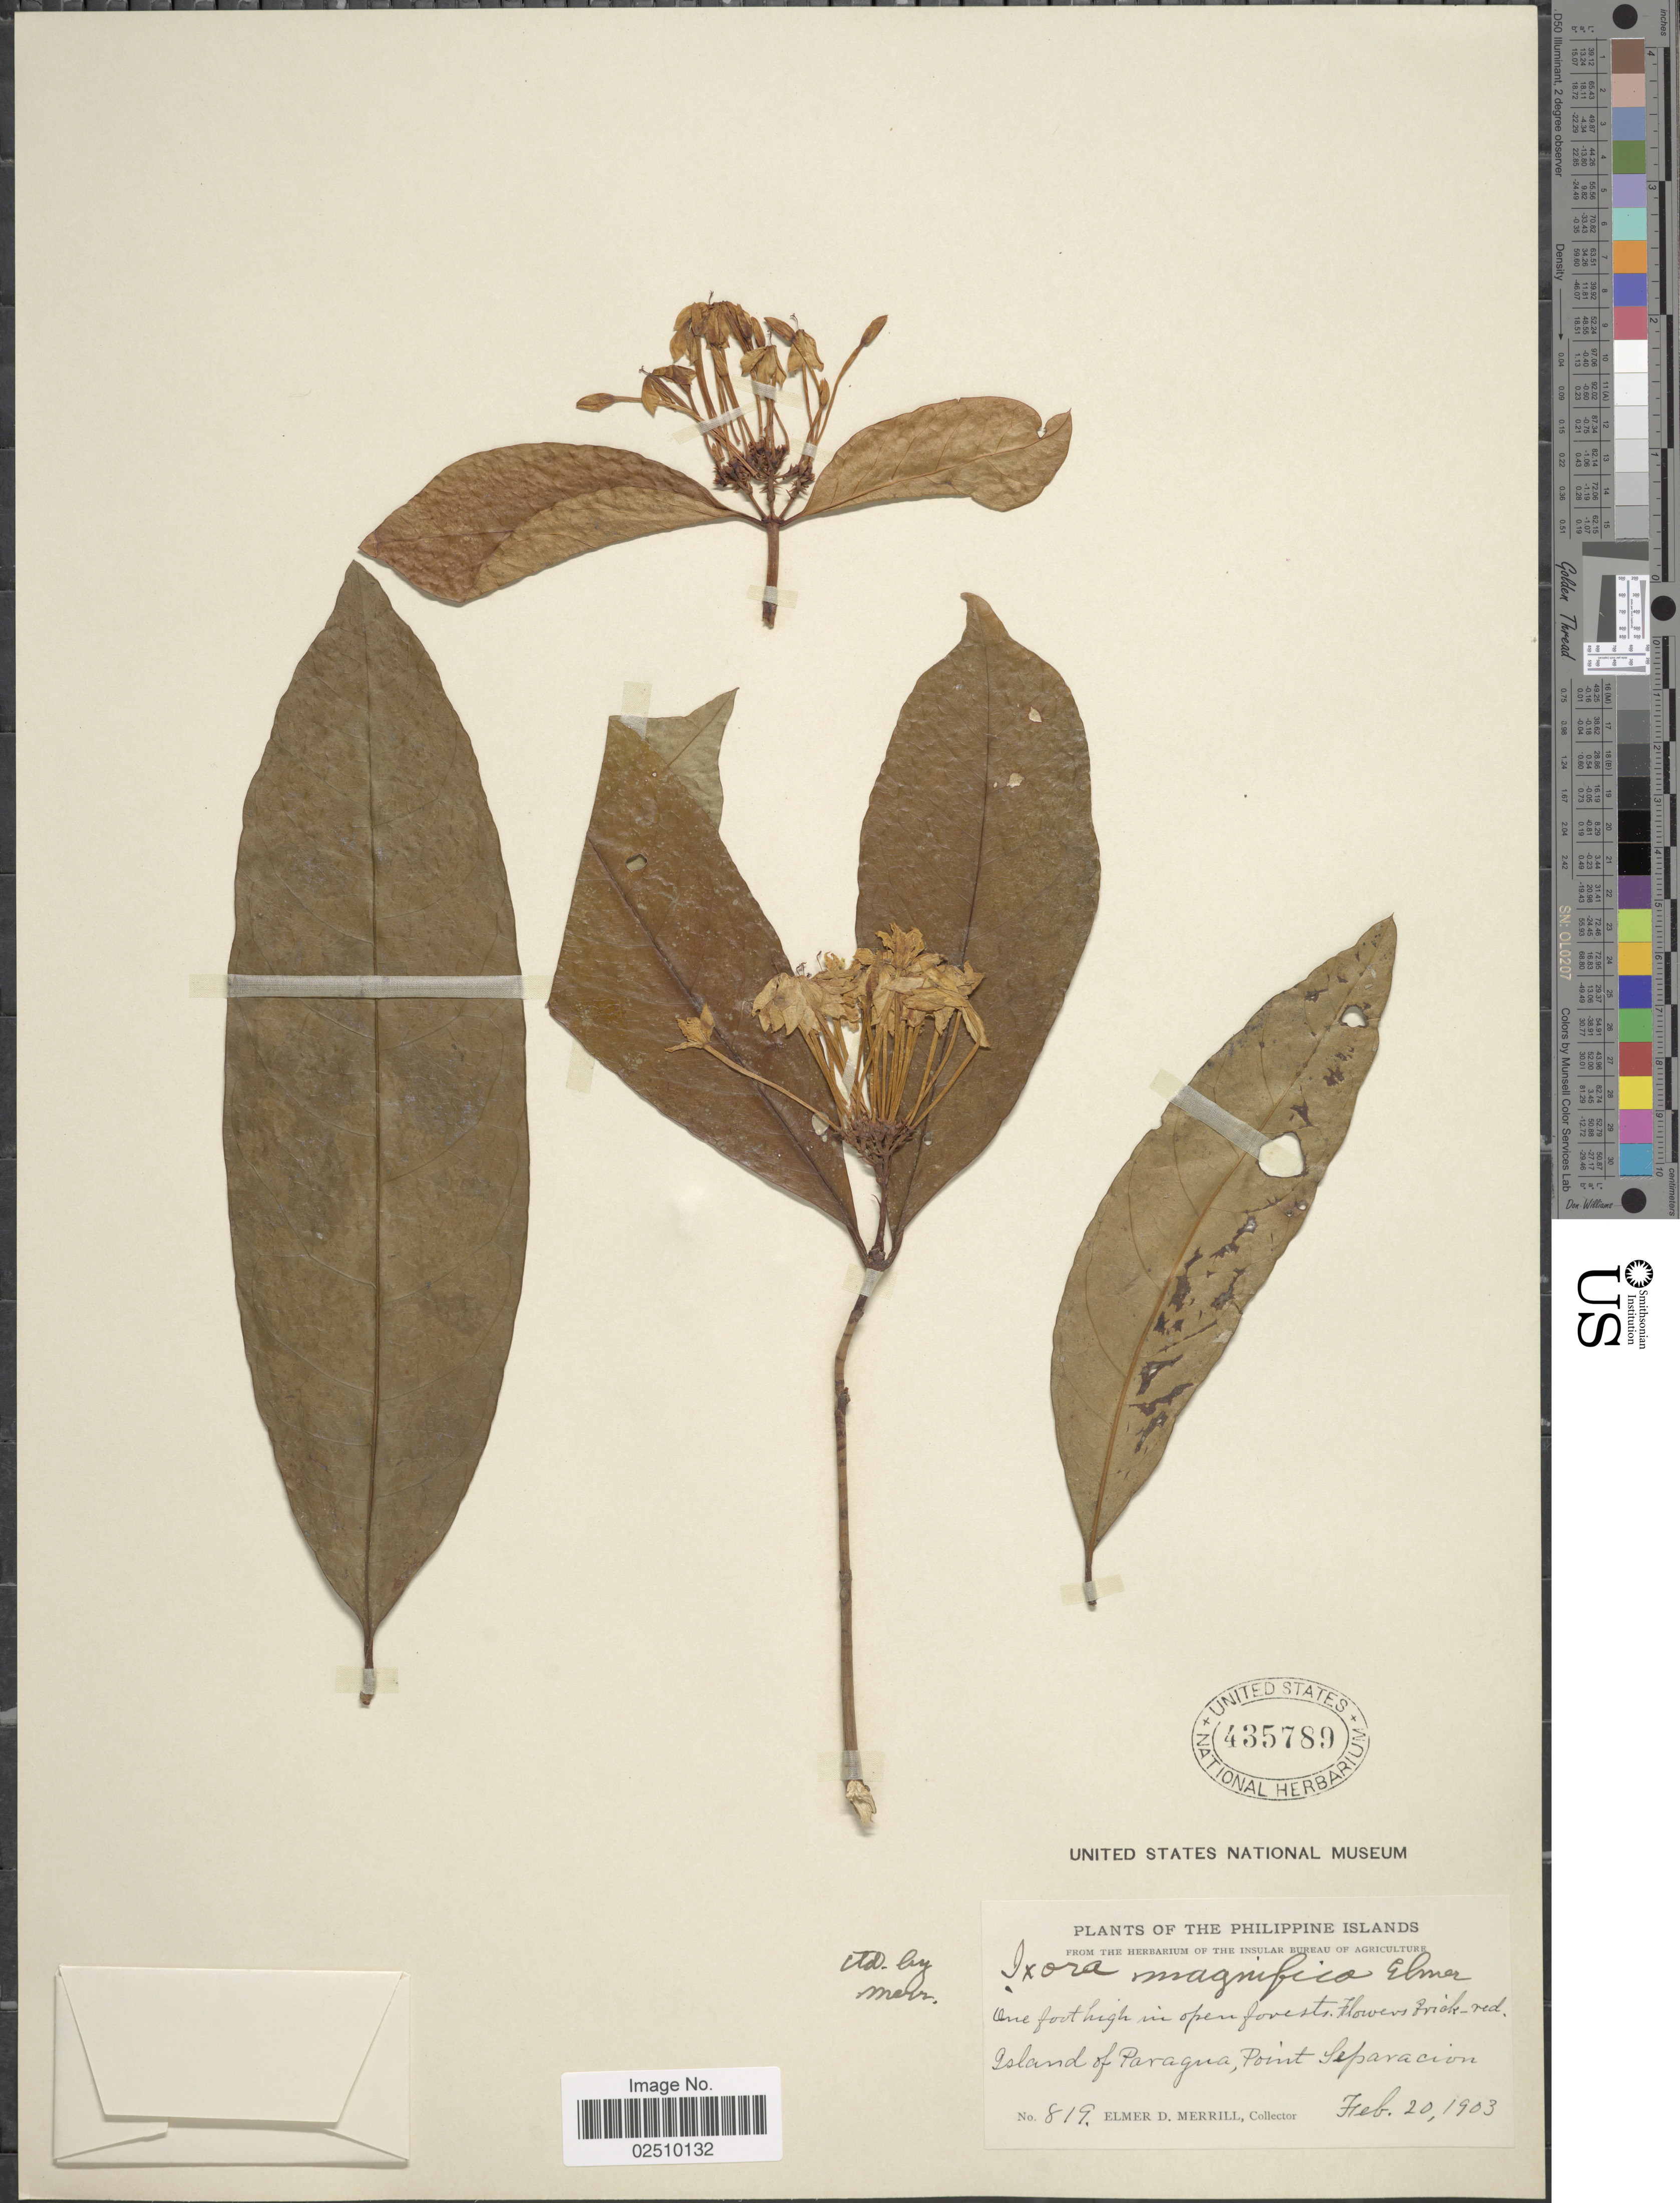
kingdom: Plantae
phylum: Tracheophyta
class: Magnoliopsida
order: Gentianales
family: Rubiaceae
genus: Ixora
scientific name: Ixora magnifica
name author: Elmer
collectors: E. D. Merrill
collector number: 819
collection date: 1903-02-20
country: Philippines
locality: Island of Paragua, Point Separacion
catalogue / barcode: US 435789